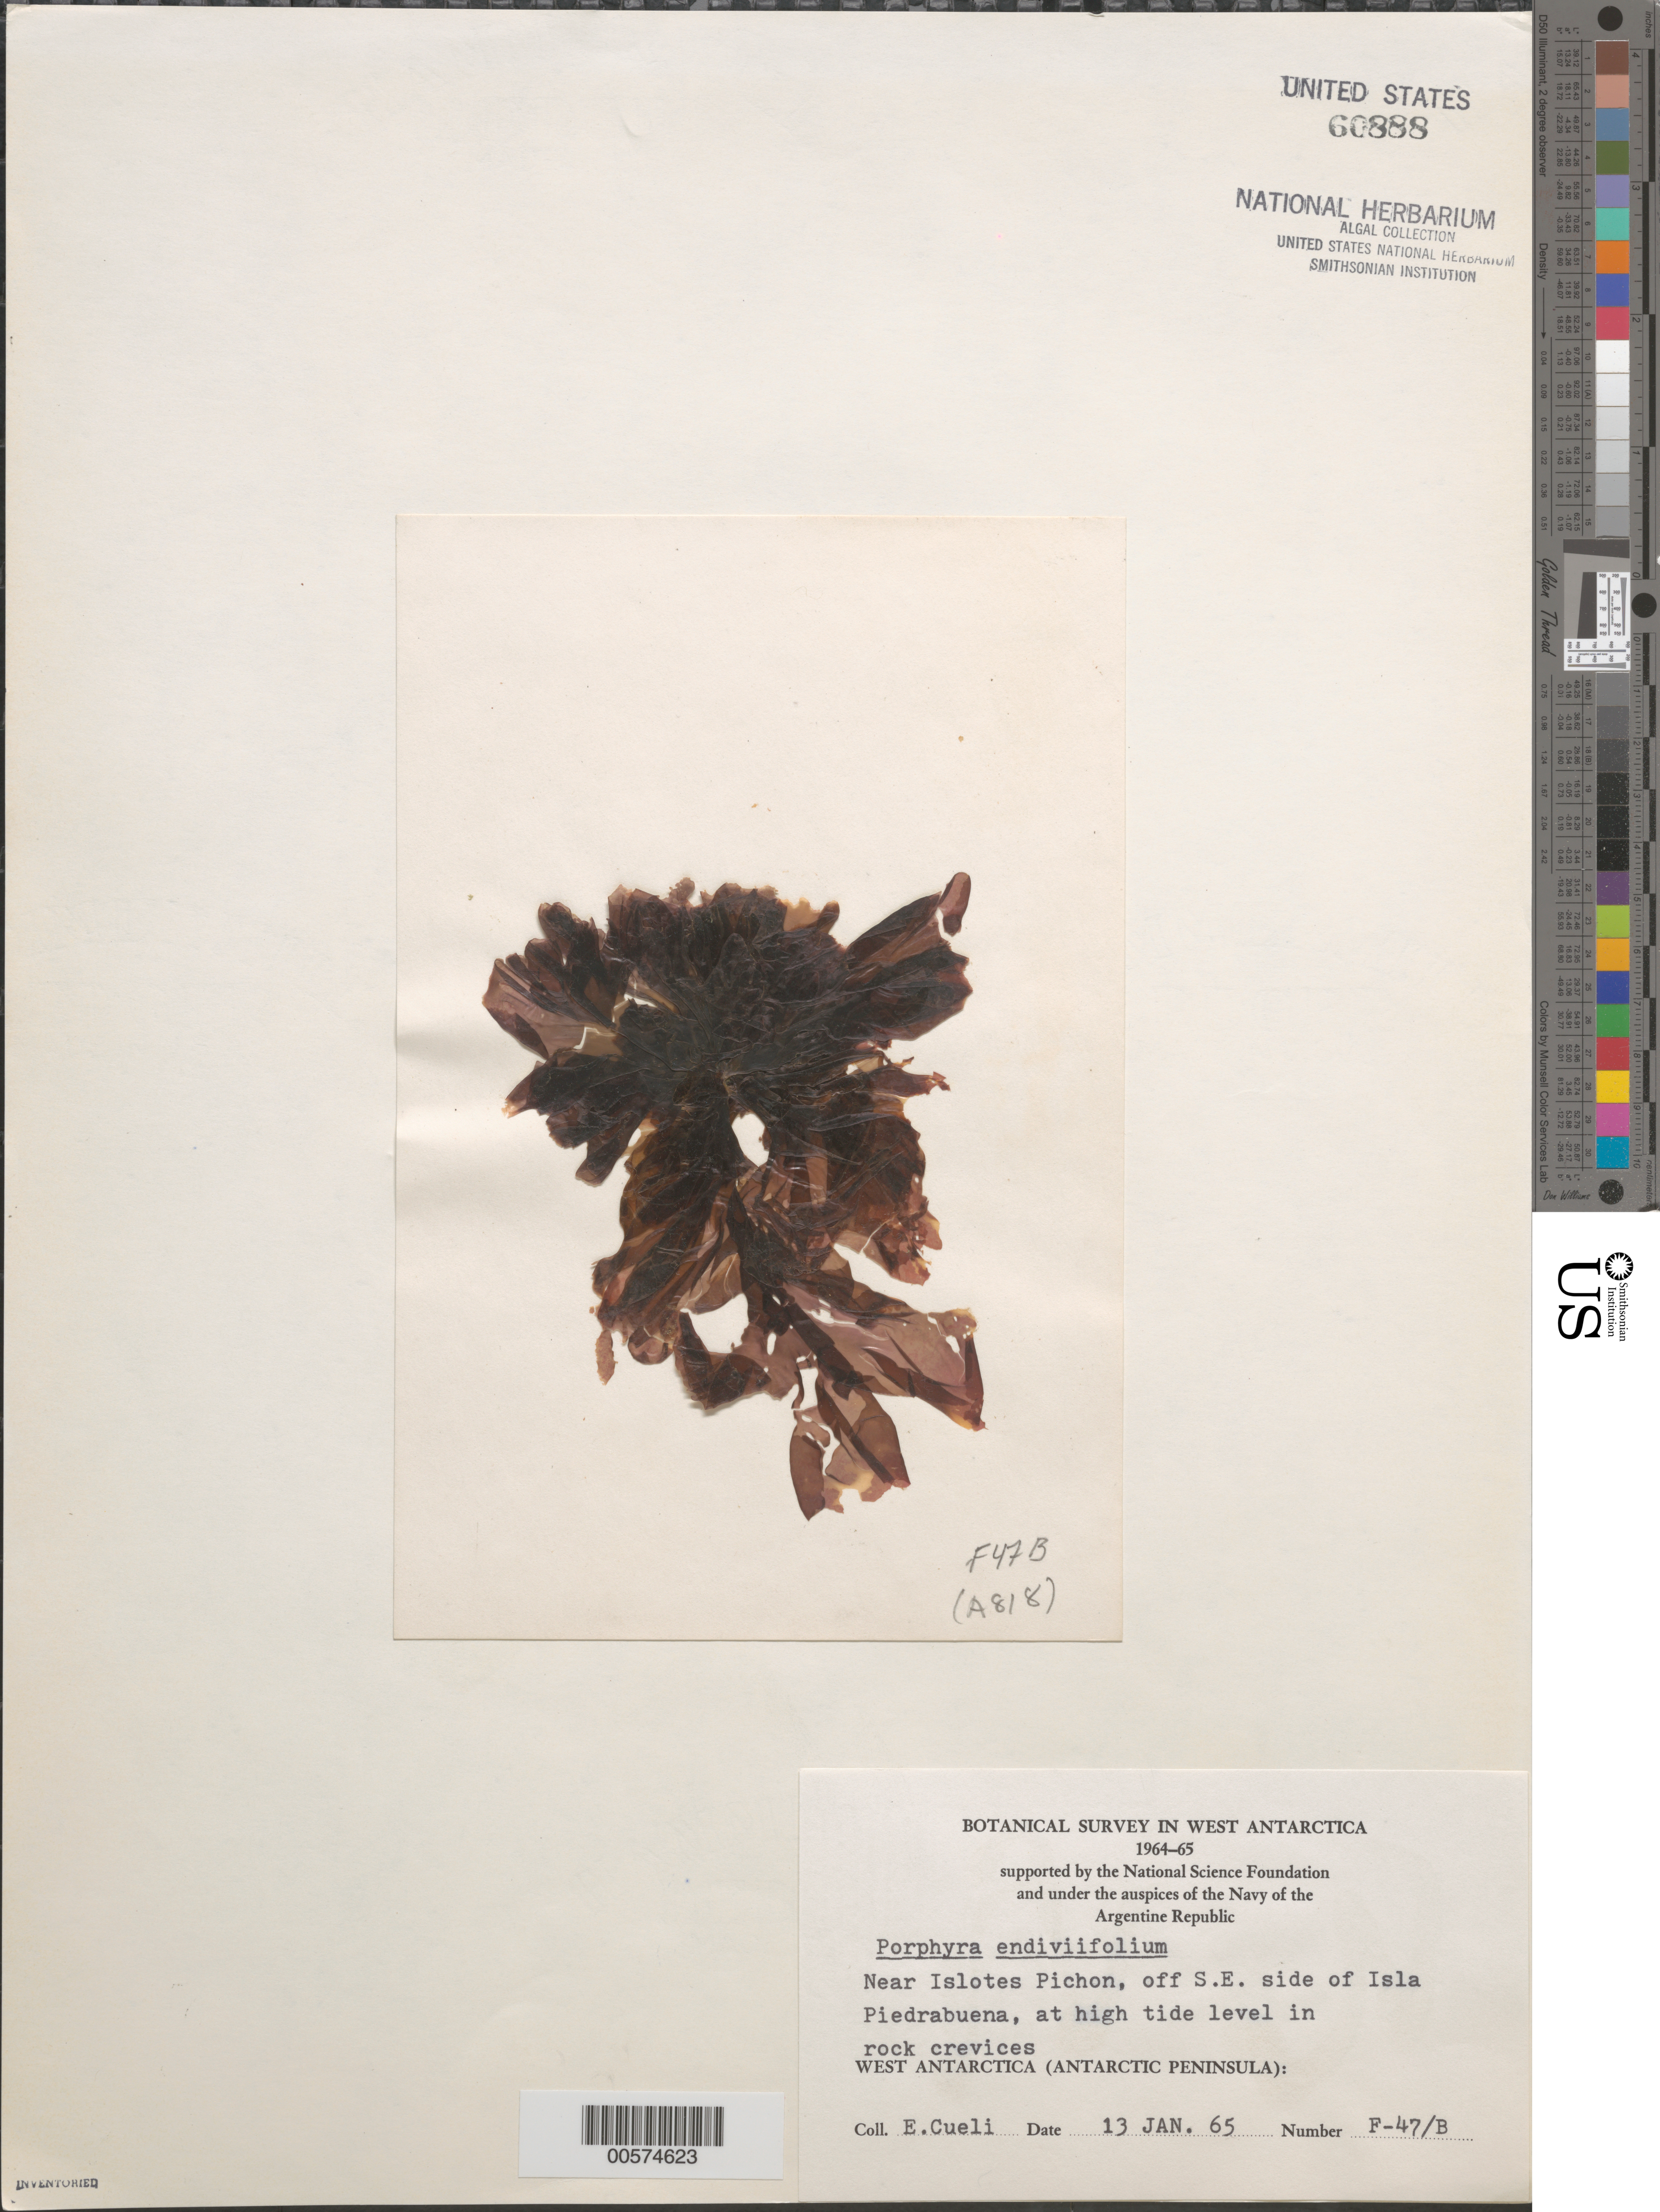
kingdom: Plantae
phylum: Rhodophyta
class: Bangiophyceae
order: Bangiales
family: Bangiaceae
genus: Pyropia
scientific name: Pyropia endiviifolia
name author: (A. Gepp & E. Gepp) H. G. Choi & M.S. Hwang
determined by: Algae name updating Project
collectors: E. Cueli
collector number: F-47b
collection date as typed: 13 Jan 1965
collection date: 1965-01-13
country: Antarctica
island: Melchior Islands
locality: Off Eta Island, near Islotes Pichon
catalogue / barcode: US 60888